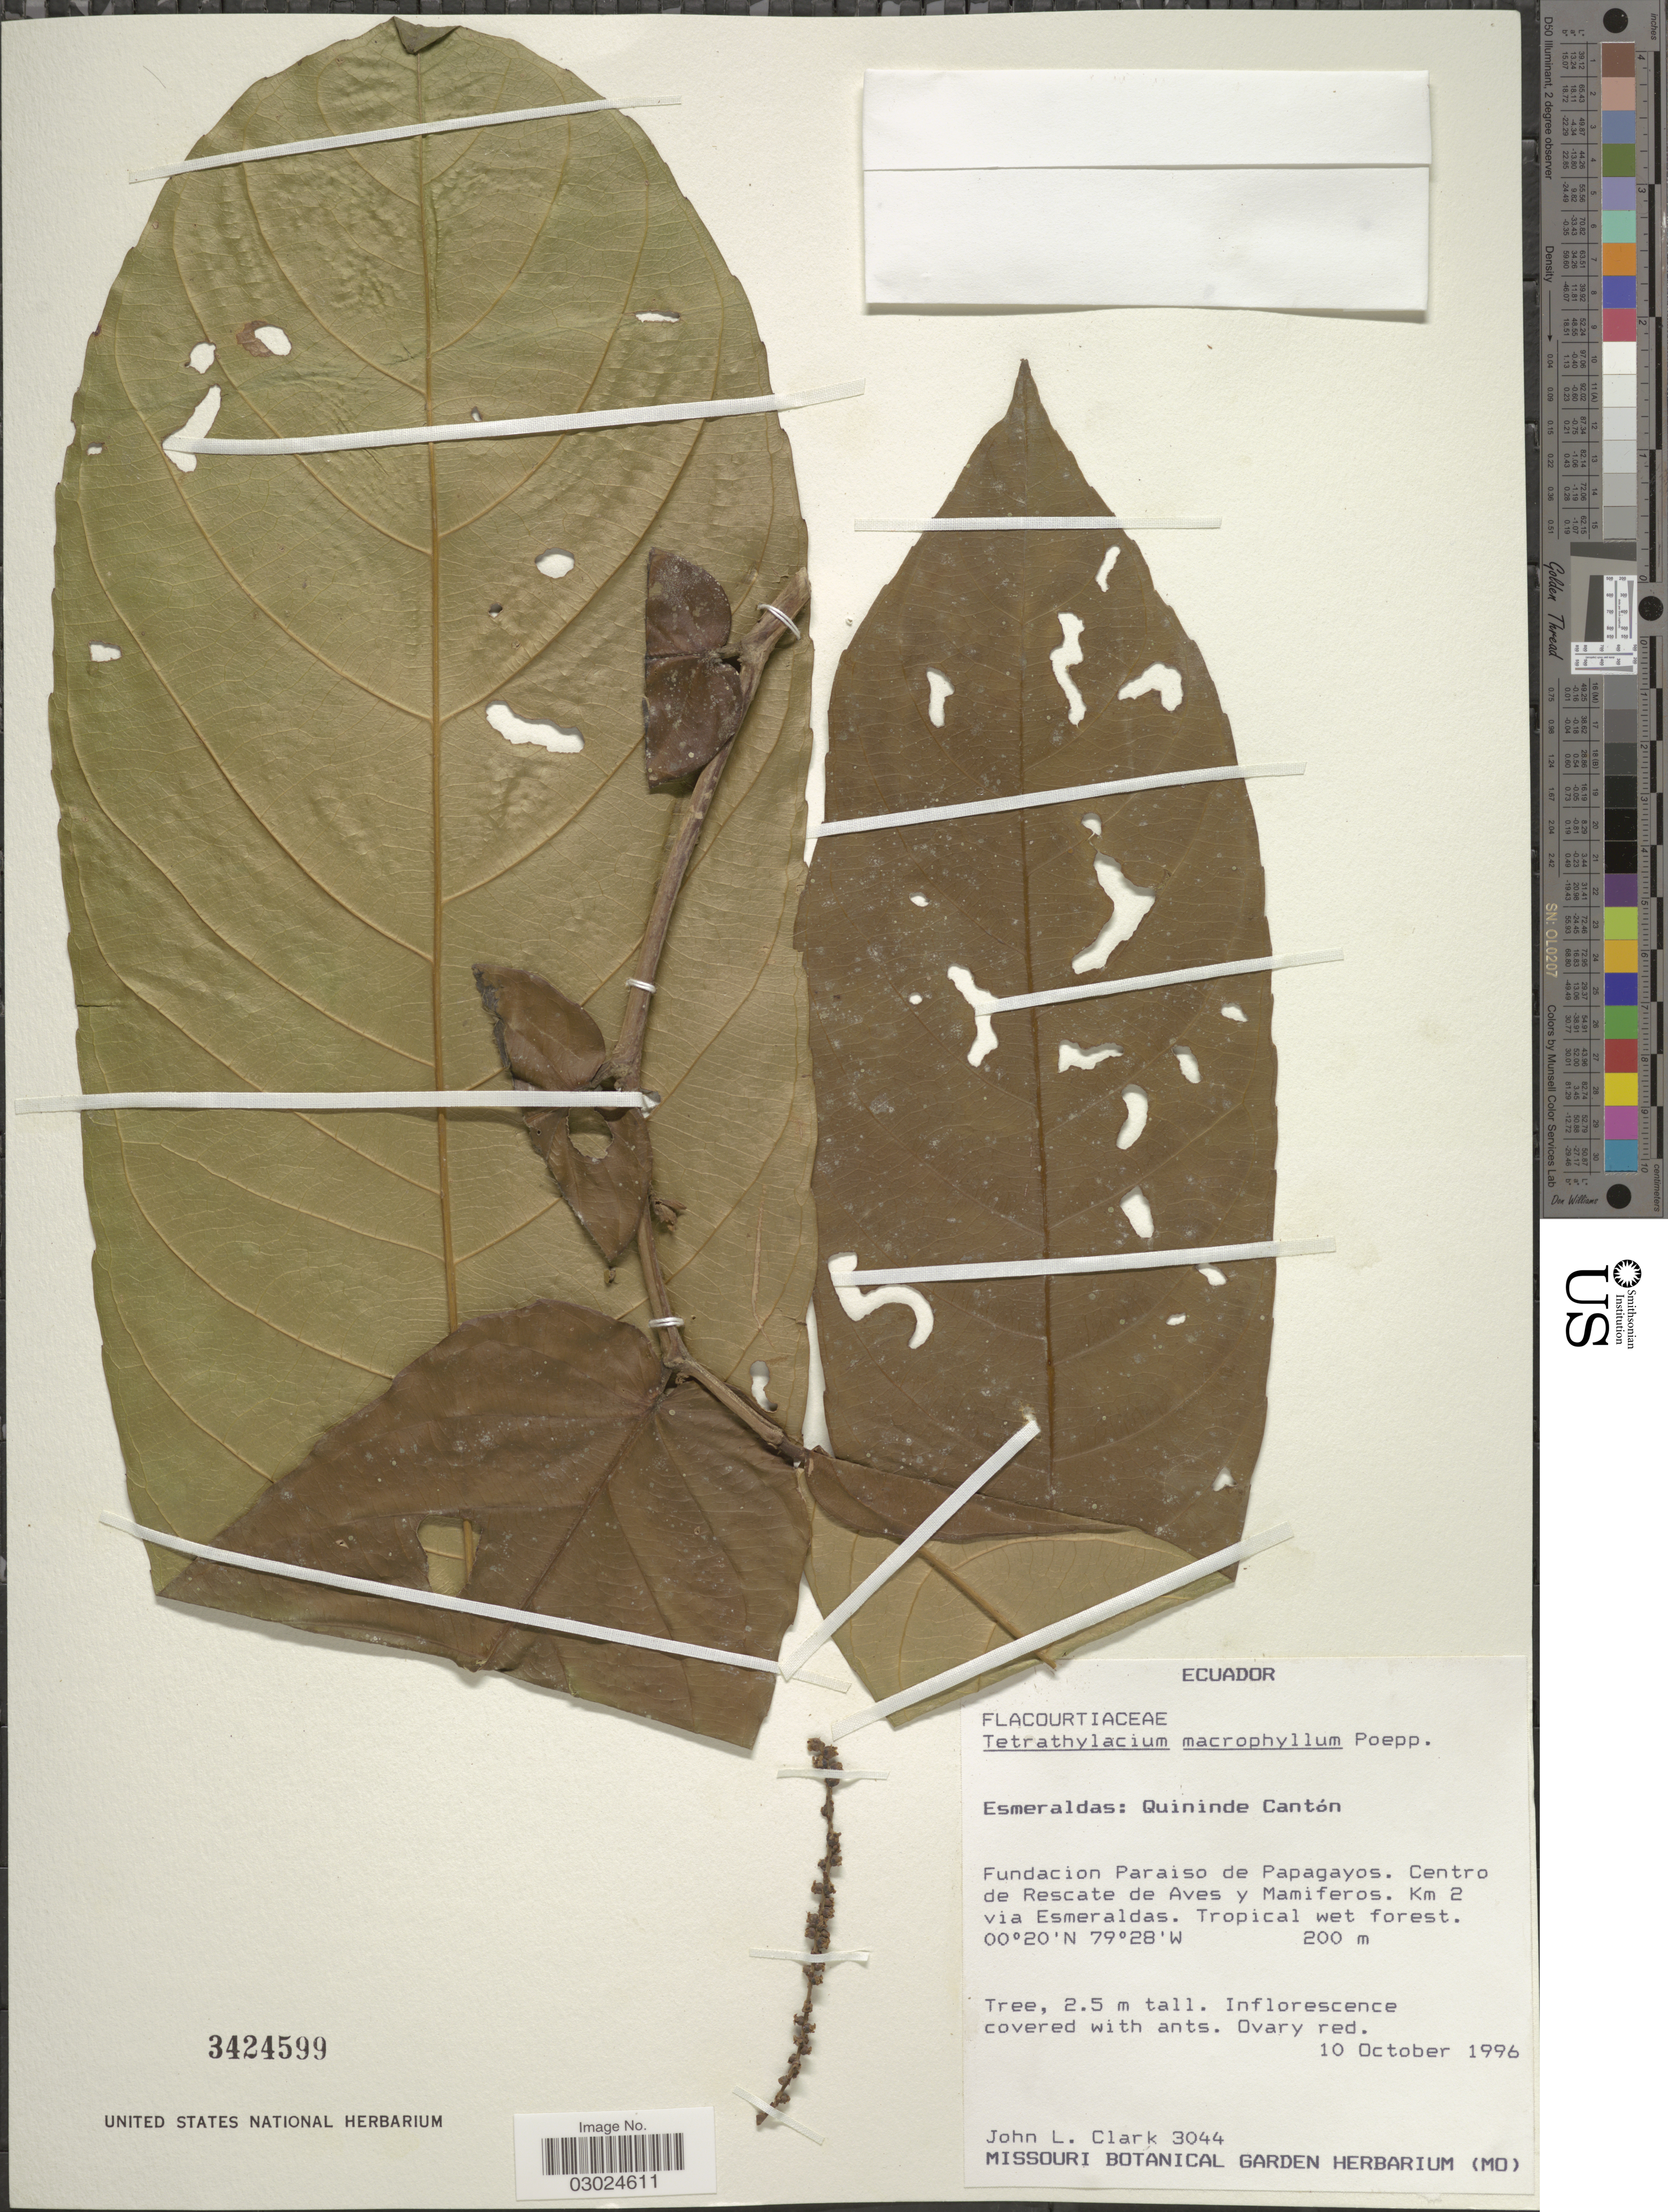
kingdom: Plantae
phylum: Tracheophyta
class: Magnoliopsida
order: Malpighiales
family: Salicaceae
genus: Tetrathylacium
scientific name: Tetrathylacium macrophyllum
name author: Poepp.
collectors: J. L. Clark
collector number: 3044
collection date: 1996-10-10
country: Ecuador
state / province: Esmeraldas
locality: Quininde Cantón. Fundacion Paraiso de Papgayos. Centro de Rescate de Aves y Mamiferos. Km 2 via Esmeraldas.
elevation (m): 200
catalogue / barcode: US 3424599